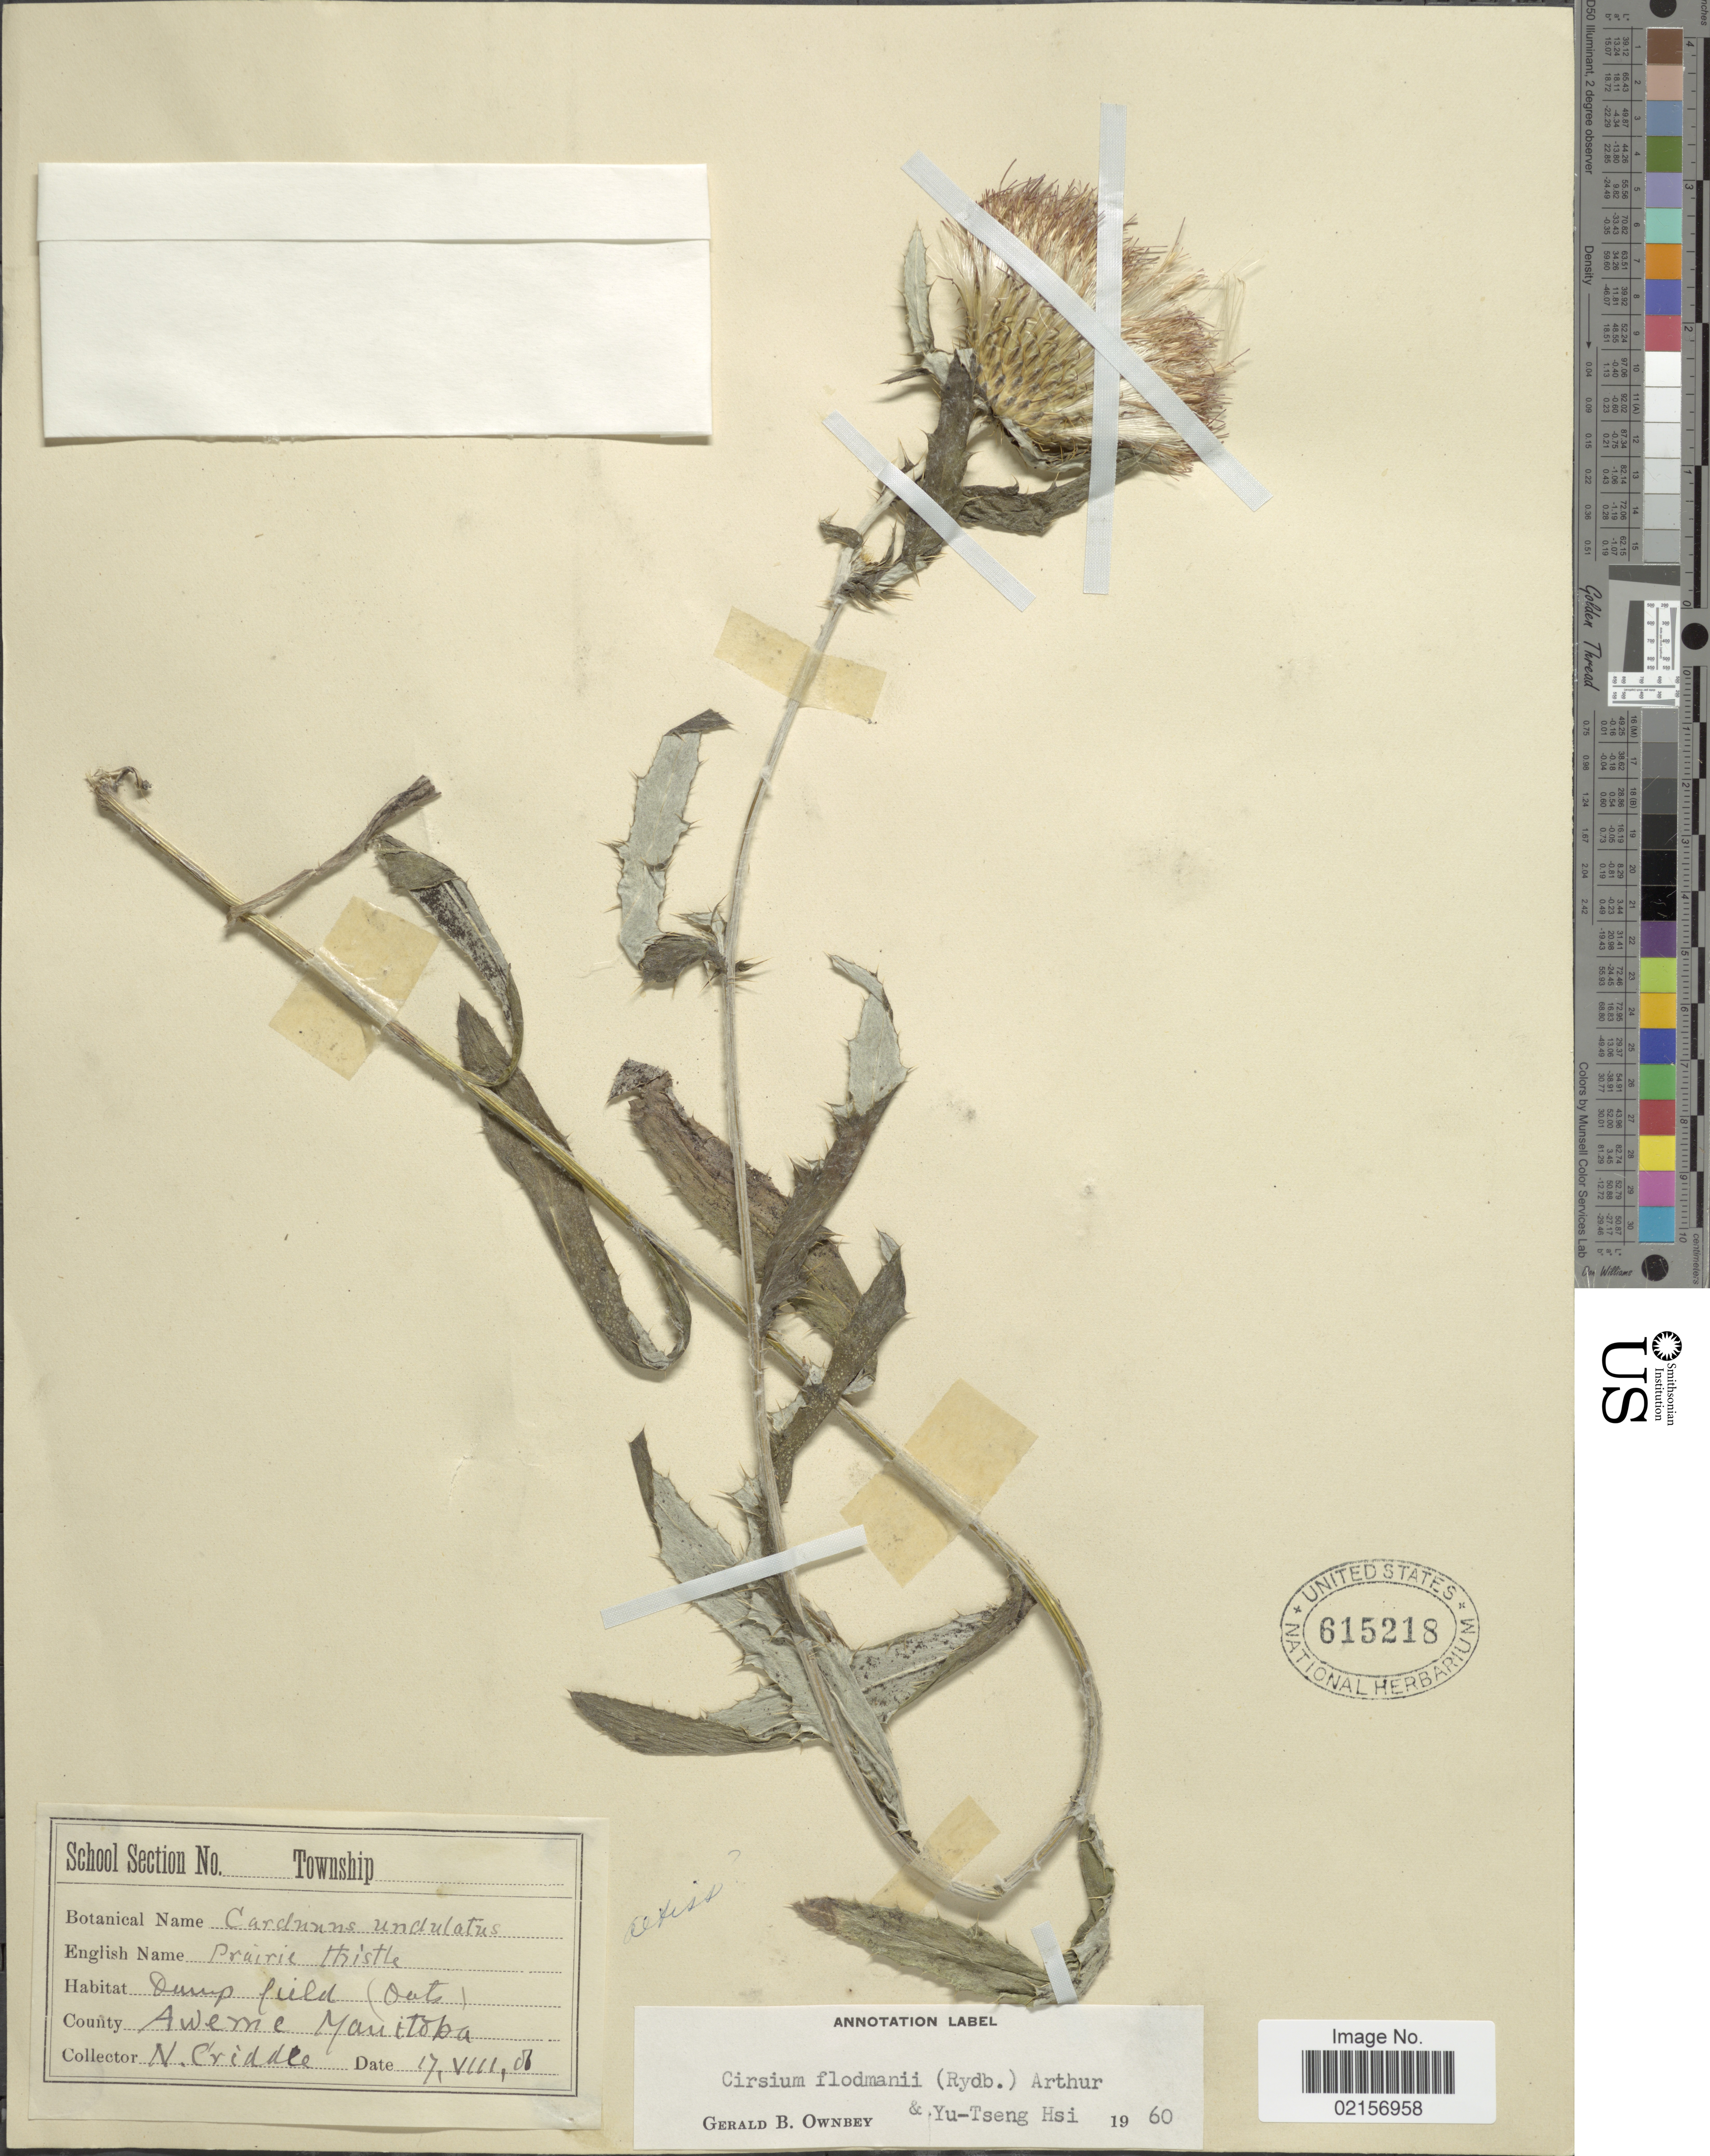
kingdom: Plantae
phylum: Tracheophyta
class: Magnoliopsida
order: Asterales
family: Asteraceae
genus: Cirsium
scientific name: Cirsium flodmanii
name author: (Rydb.) Arthur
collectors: N. Criddle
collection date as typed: Transcribed d/m/y: 17/8/6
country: Canada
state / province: Manitoba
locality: Camp Field, Aweme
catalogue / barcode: US 615218